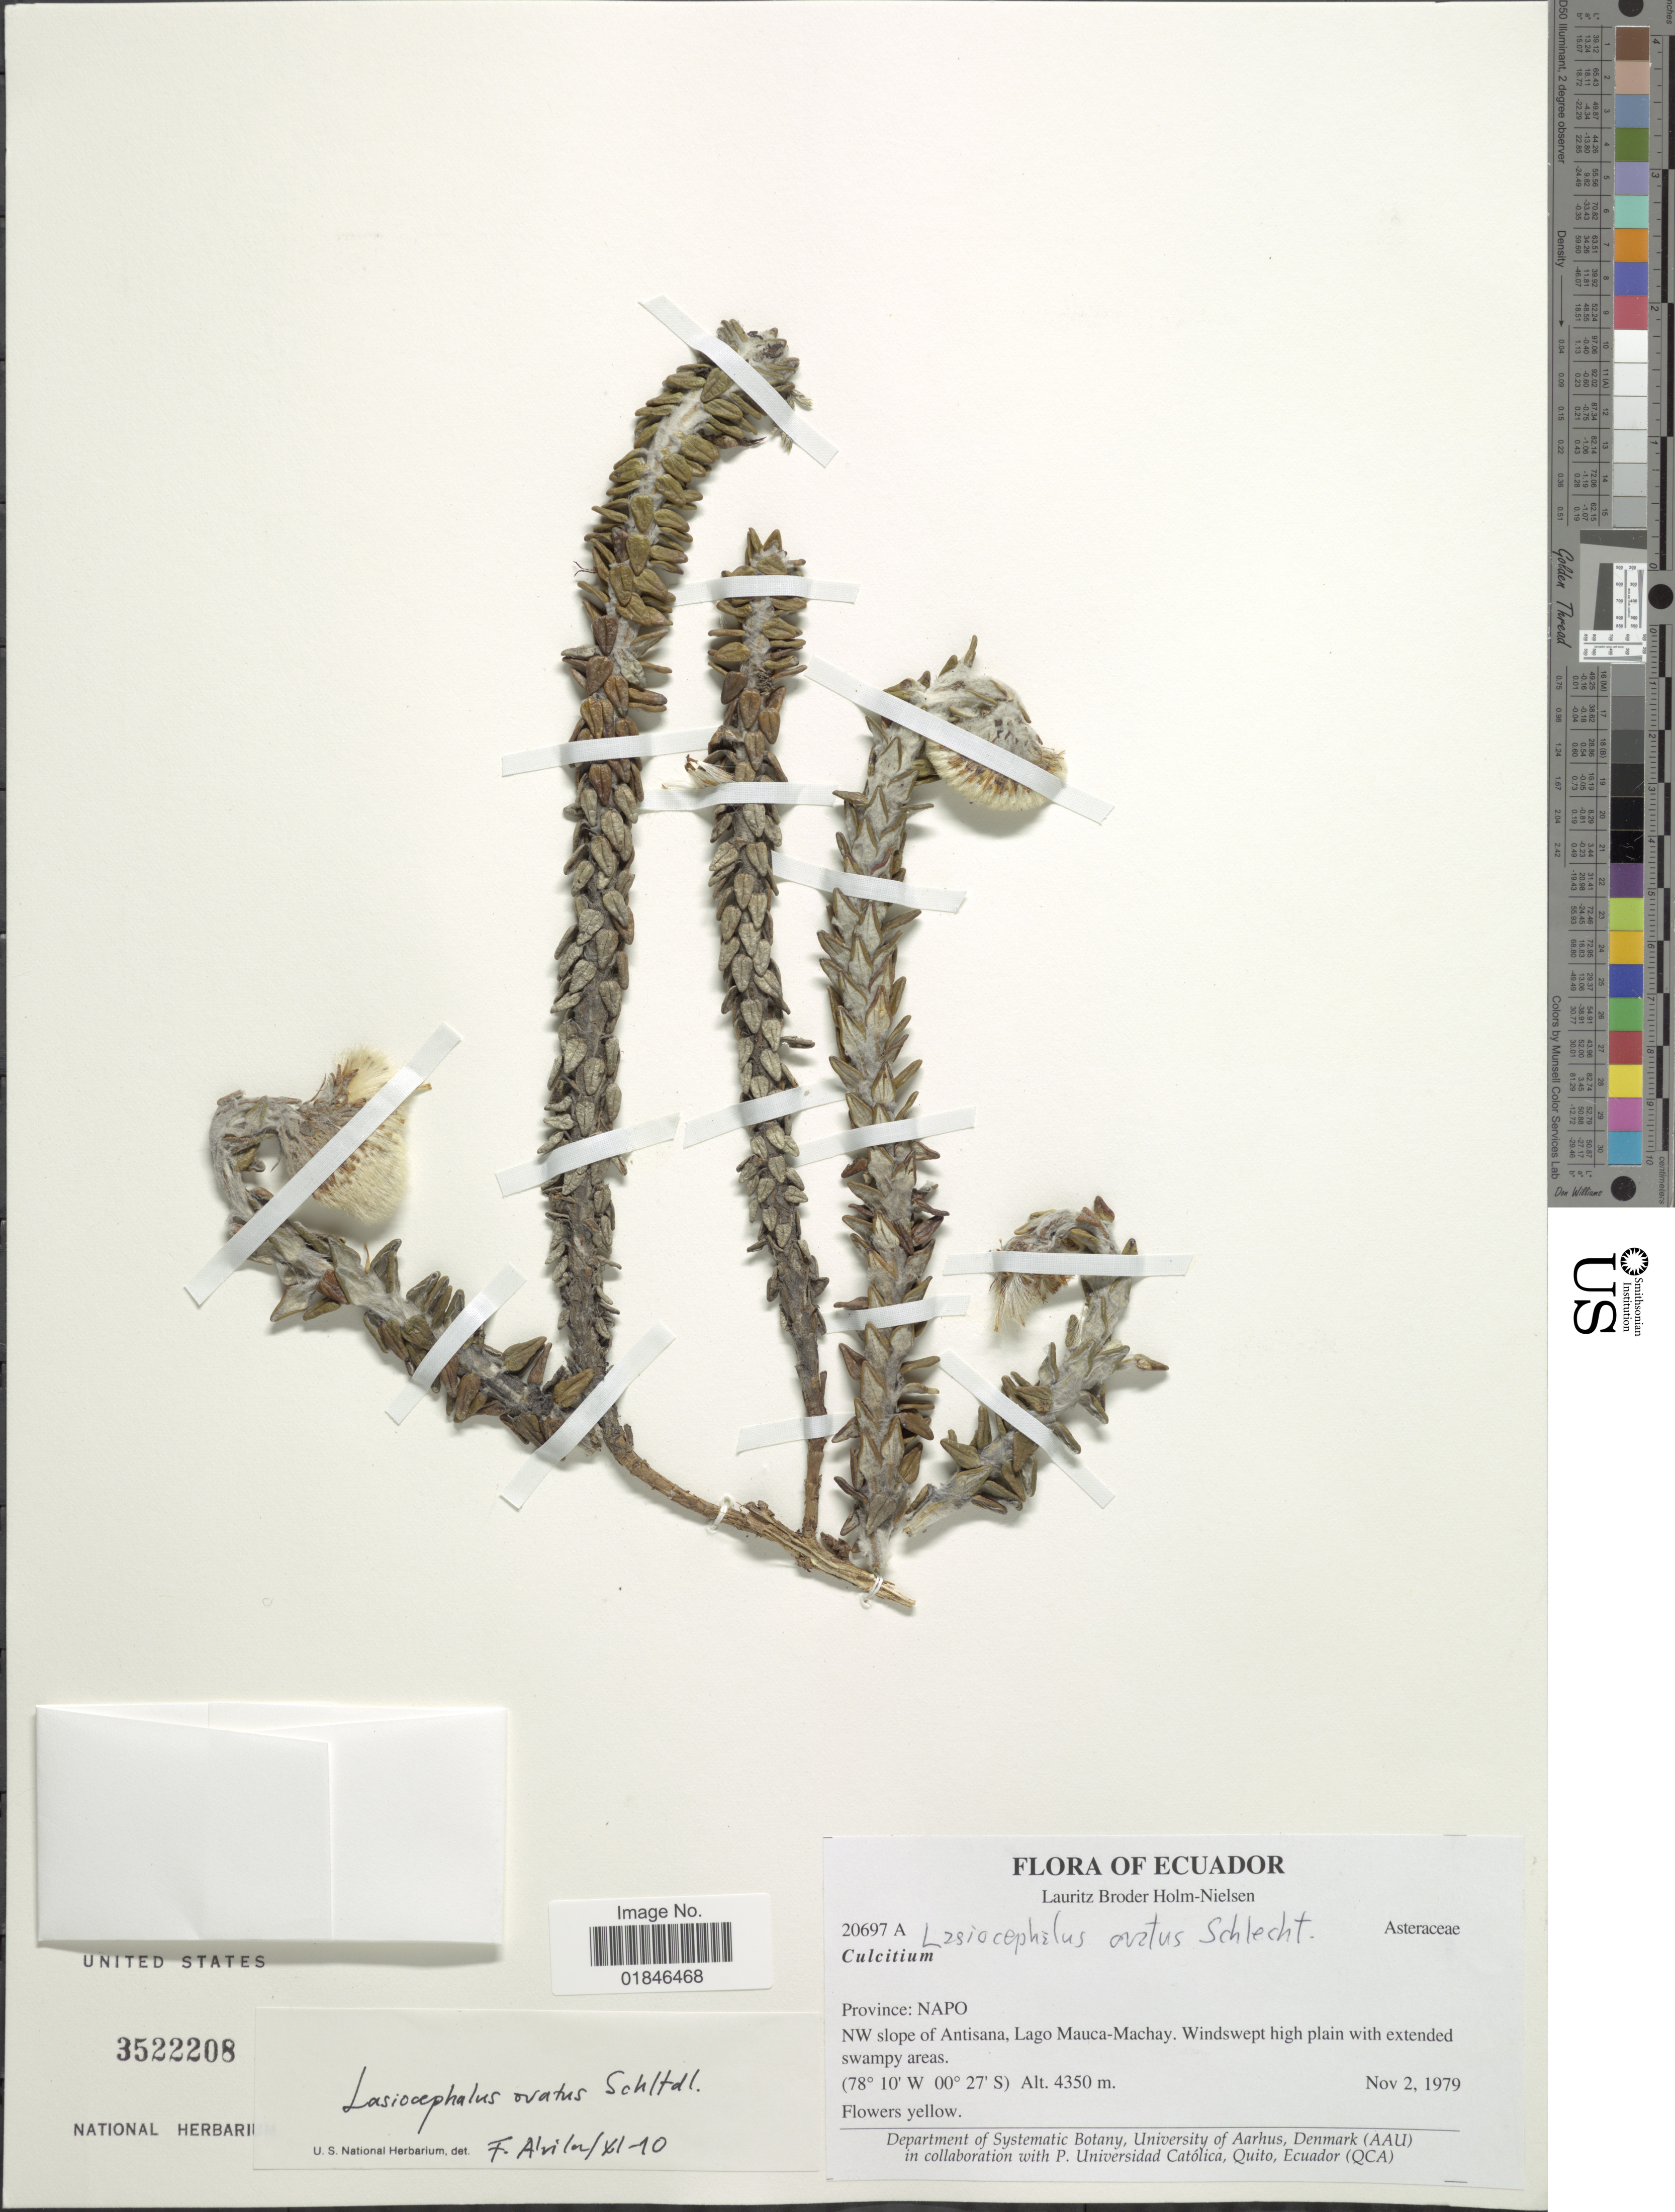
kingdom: Plantae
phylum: Tracheophyta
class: Magnoliopsida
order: Asterales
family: Asteraceae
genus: Senecio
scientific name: Senecio superandinus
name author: Cuatrec.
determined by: Salomon, Luciana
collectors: L. B. Holm-Nielsen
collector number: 20697A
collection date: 1979-11-02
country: Ecuador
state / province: Napo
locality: Province: Napo, NW slope of Antisana, Lago Mauca-Machay.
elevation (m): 4350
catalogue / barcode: US 3522208